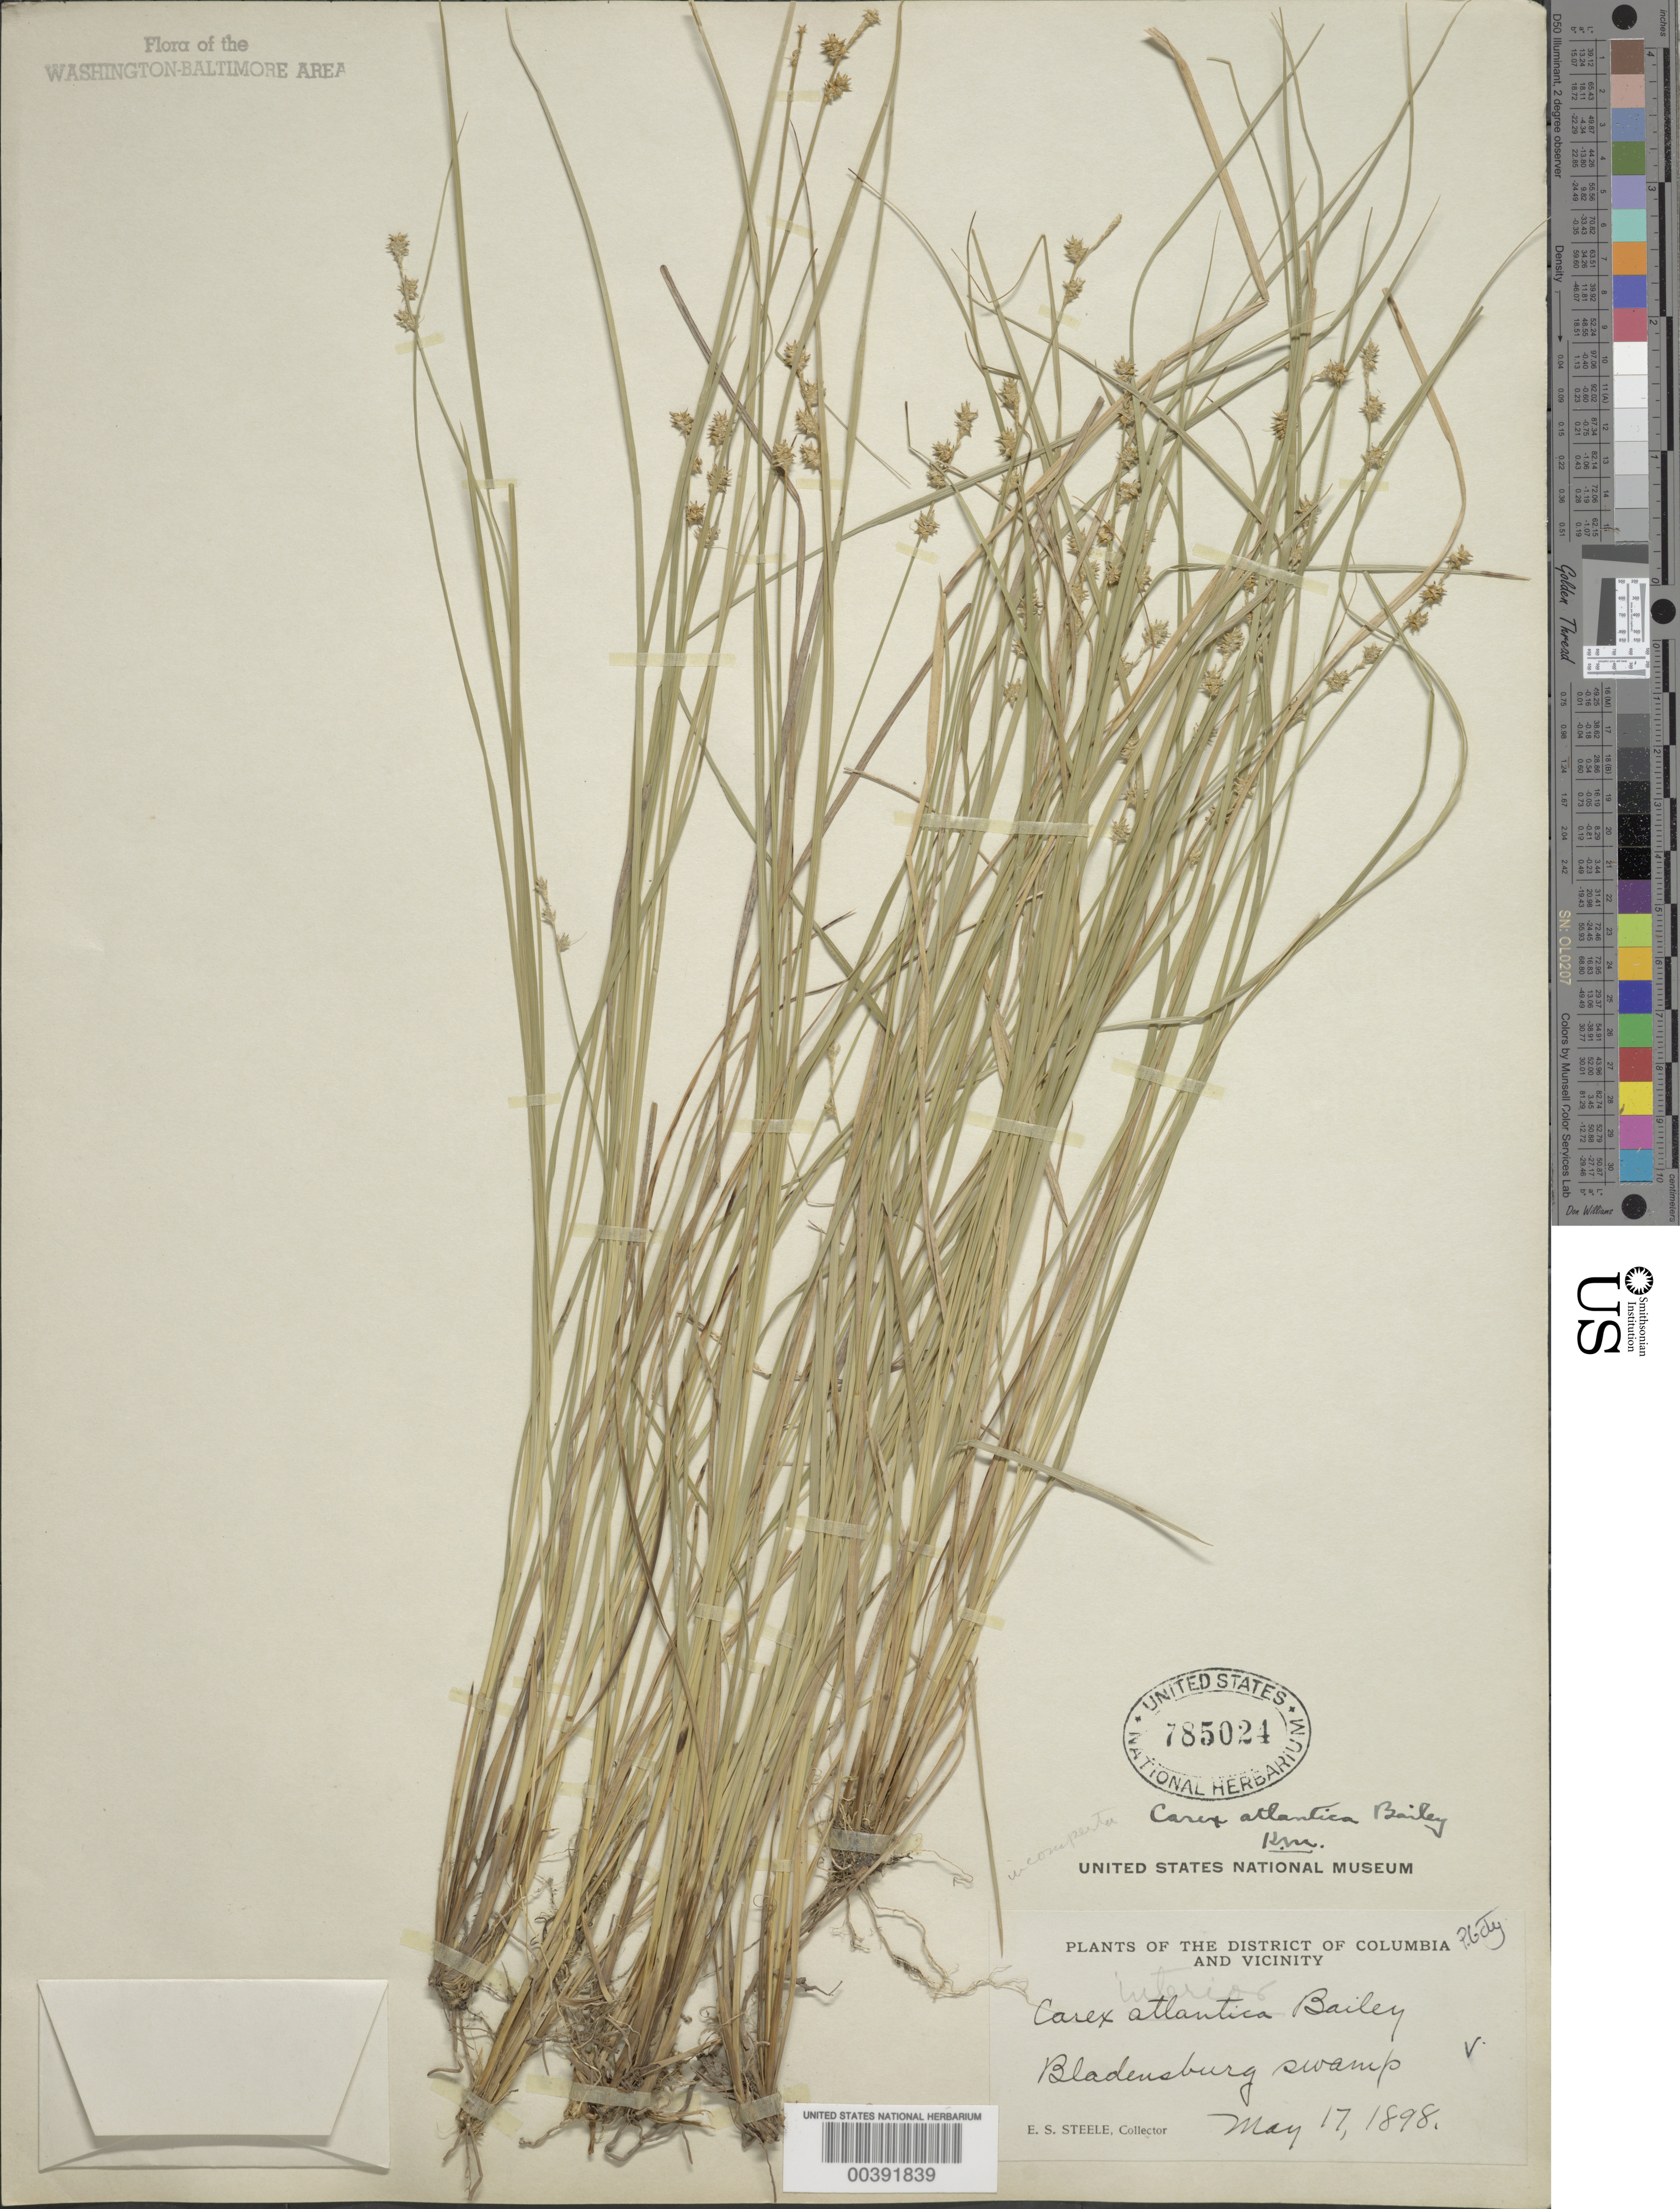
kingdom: Plantae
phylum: Tracheophyta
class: Liliopsida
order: Poales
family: Cyperaceae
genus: Carex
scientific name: Carex atlantica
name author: L.H. Bailey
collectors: E. Steele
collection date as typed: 17 May 1898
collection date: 1898-05-17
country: United States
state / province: Maryland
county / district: Prince George's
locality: Bladensburg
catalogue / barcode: US 785024